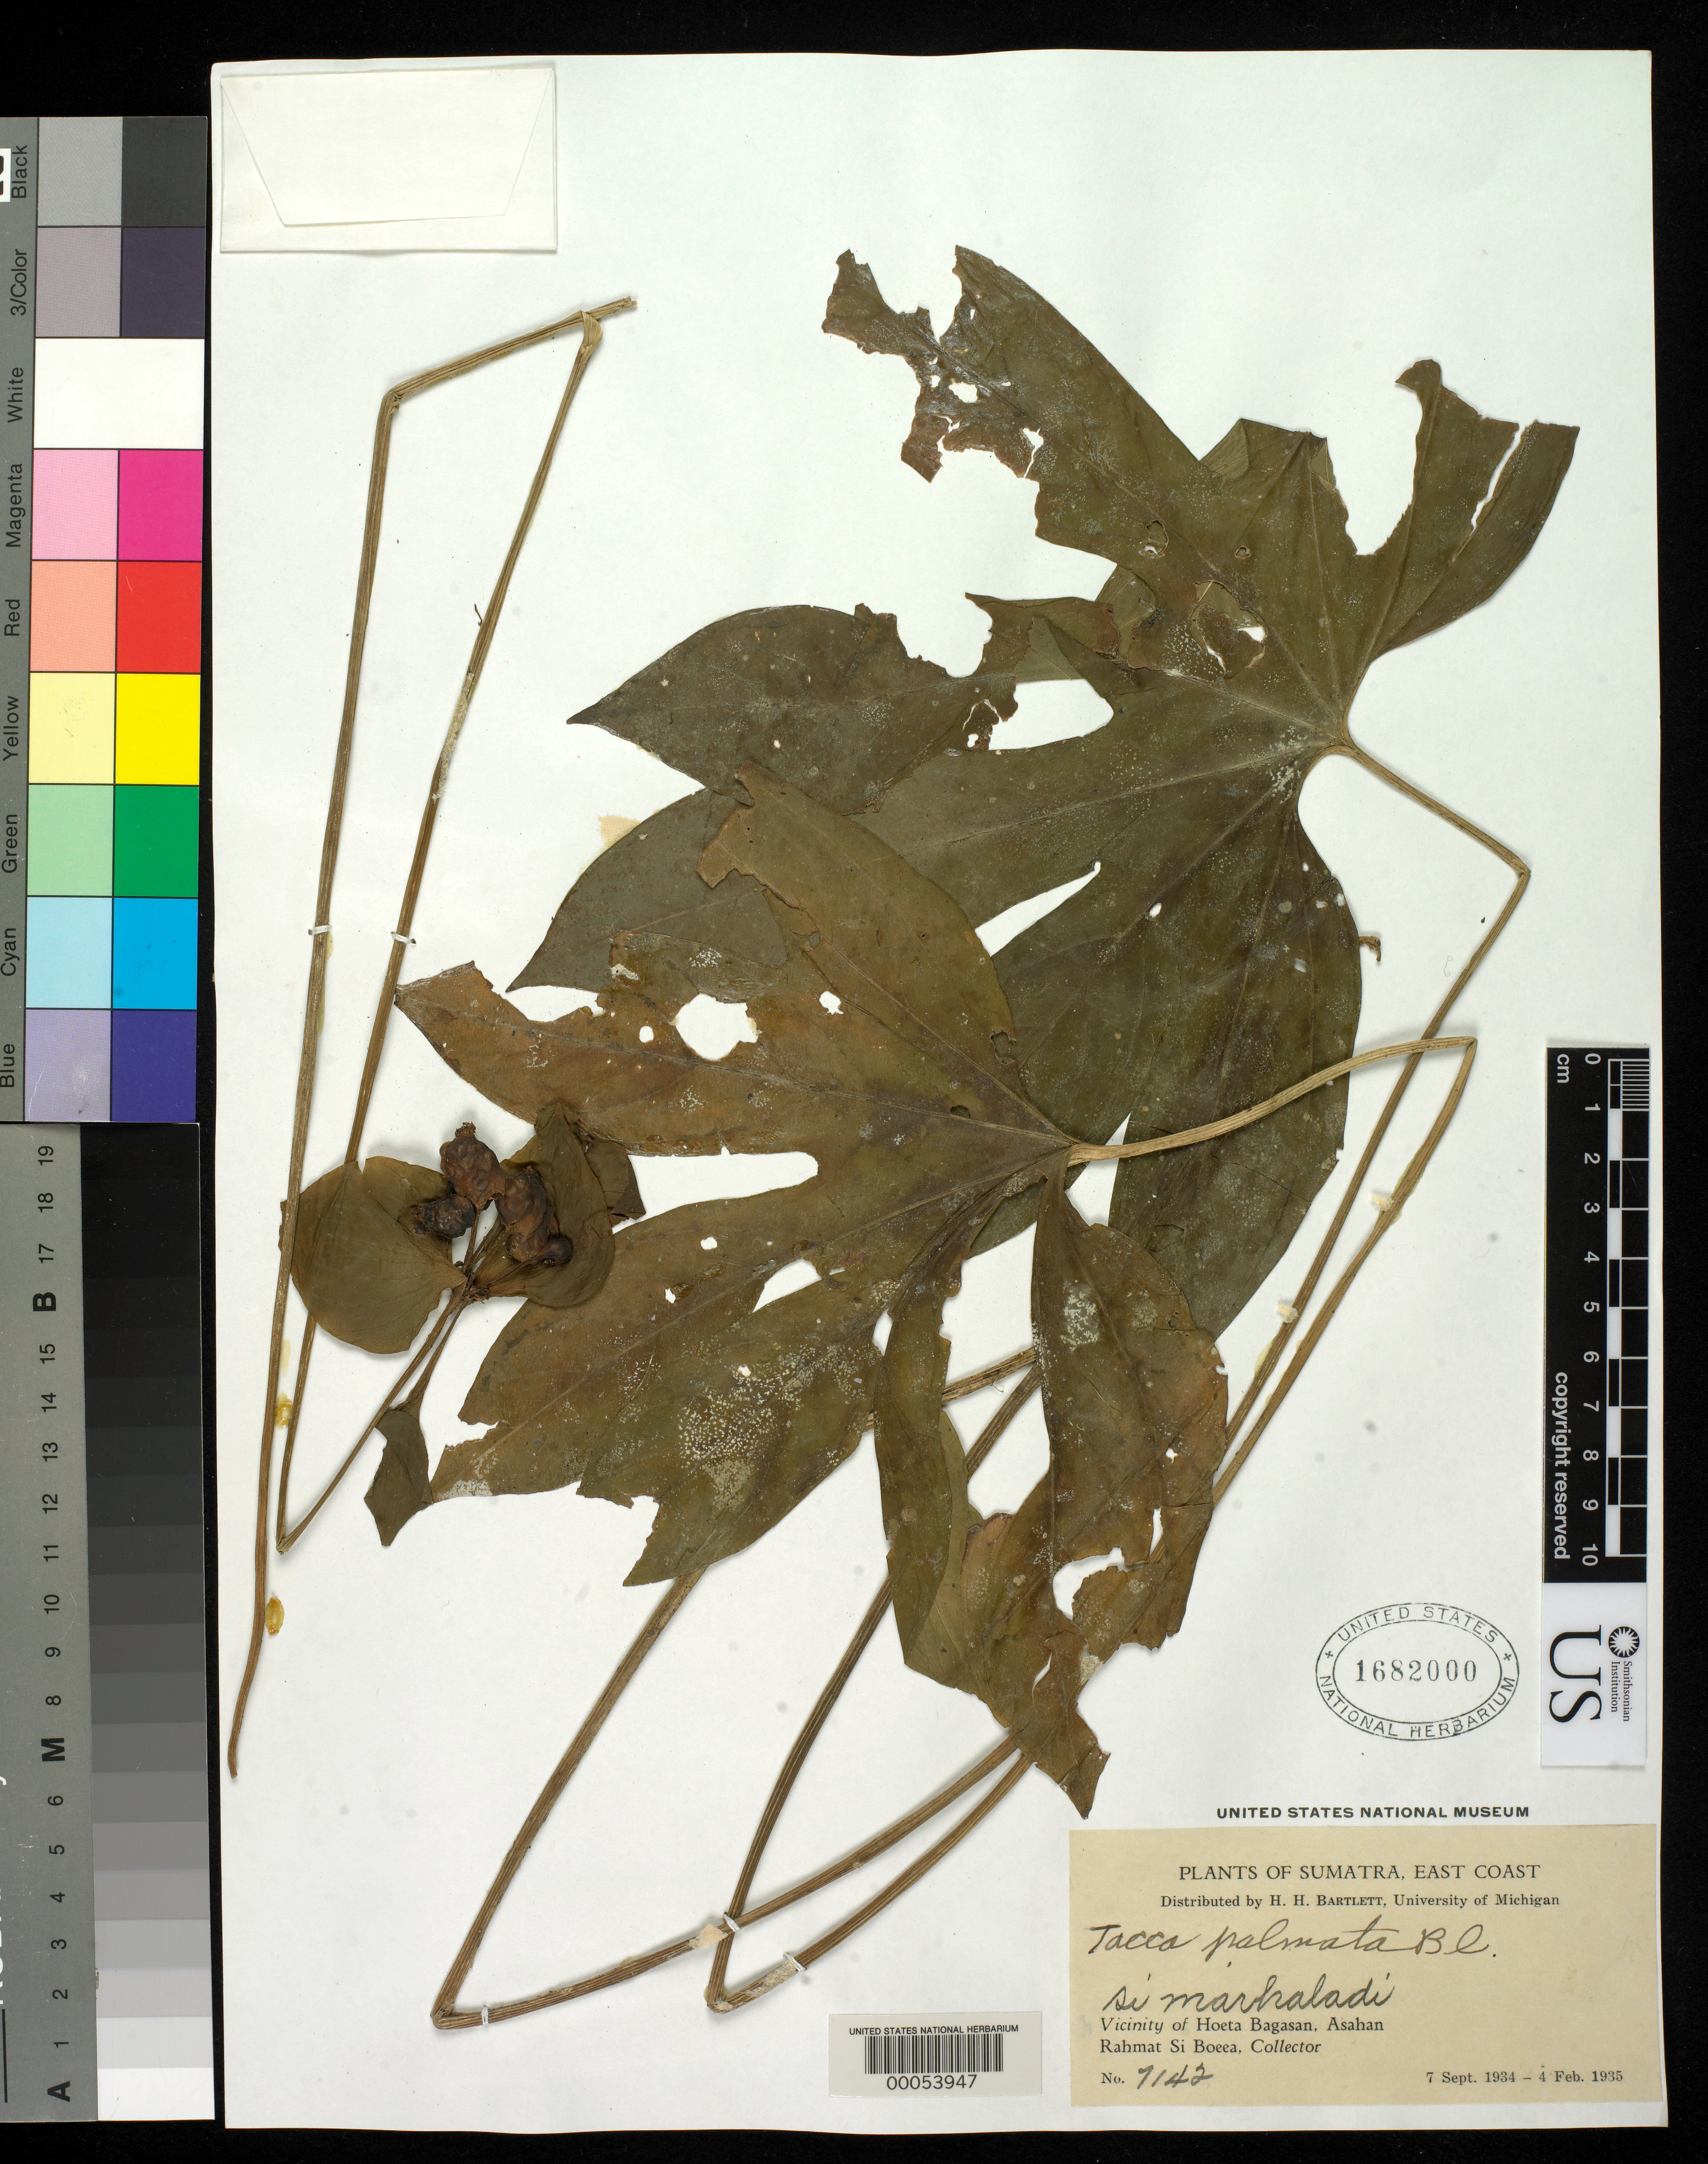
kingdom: Plantae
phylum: Tracheophyta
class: Liliopsida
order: Dioscoreales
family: Dioscoreaceae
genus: Tacca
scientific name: Tacca palmata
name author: Blume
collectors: Rahmat Si Boeea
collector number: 7142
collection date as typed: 07 Sep 1934 to 04 Feb 1935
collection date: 1934-09-07/1935-02-04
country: Indonesia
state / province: Sumatra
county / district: Sumatera Utara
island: Sumatra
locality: vicinity of Hoeta Bagasan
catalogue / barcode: US 1682000